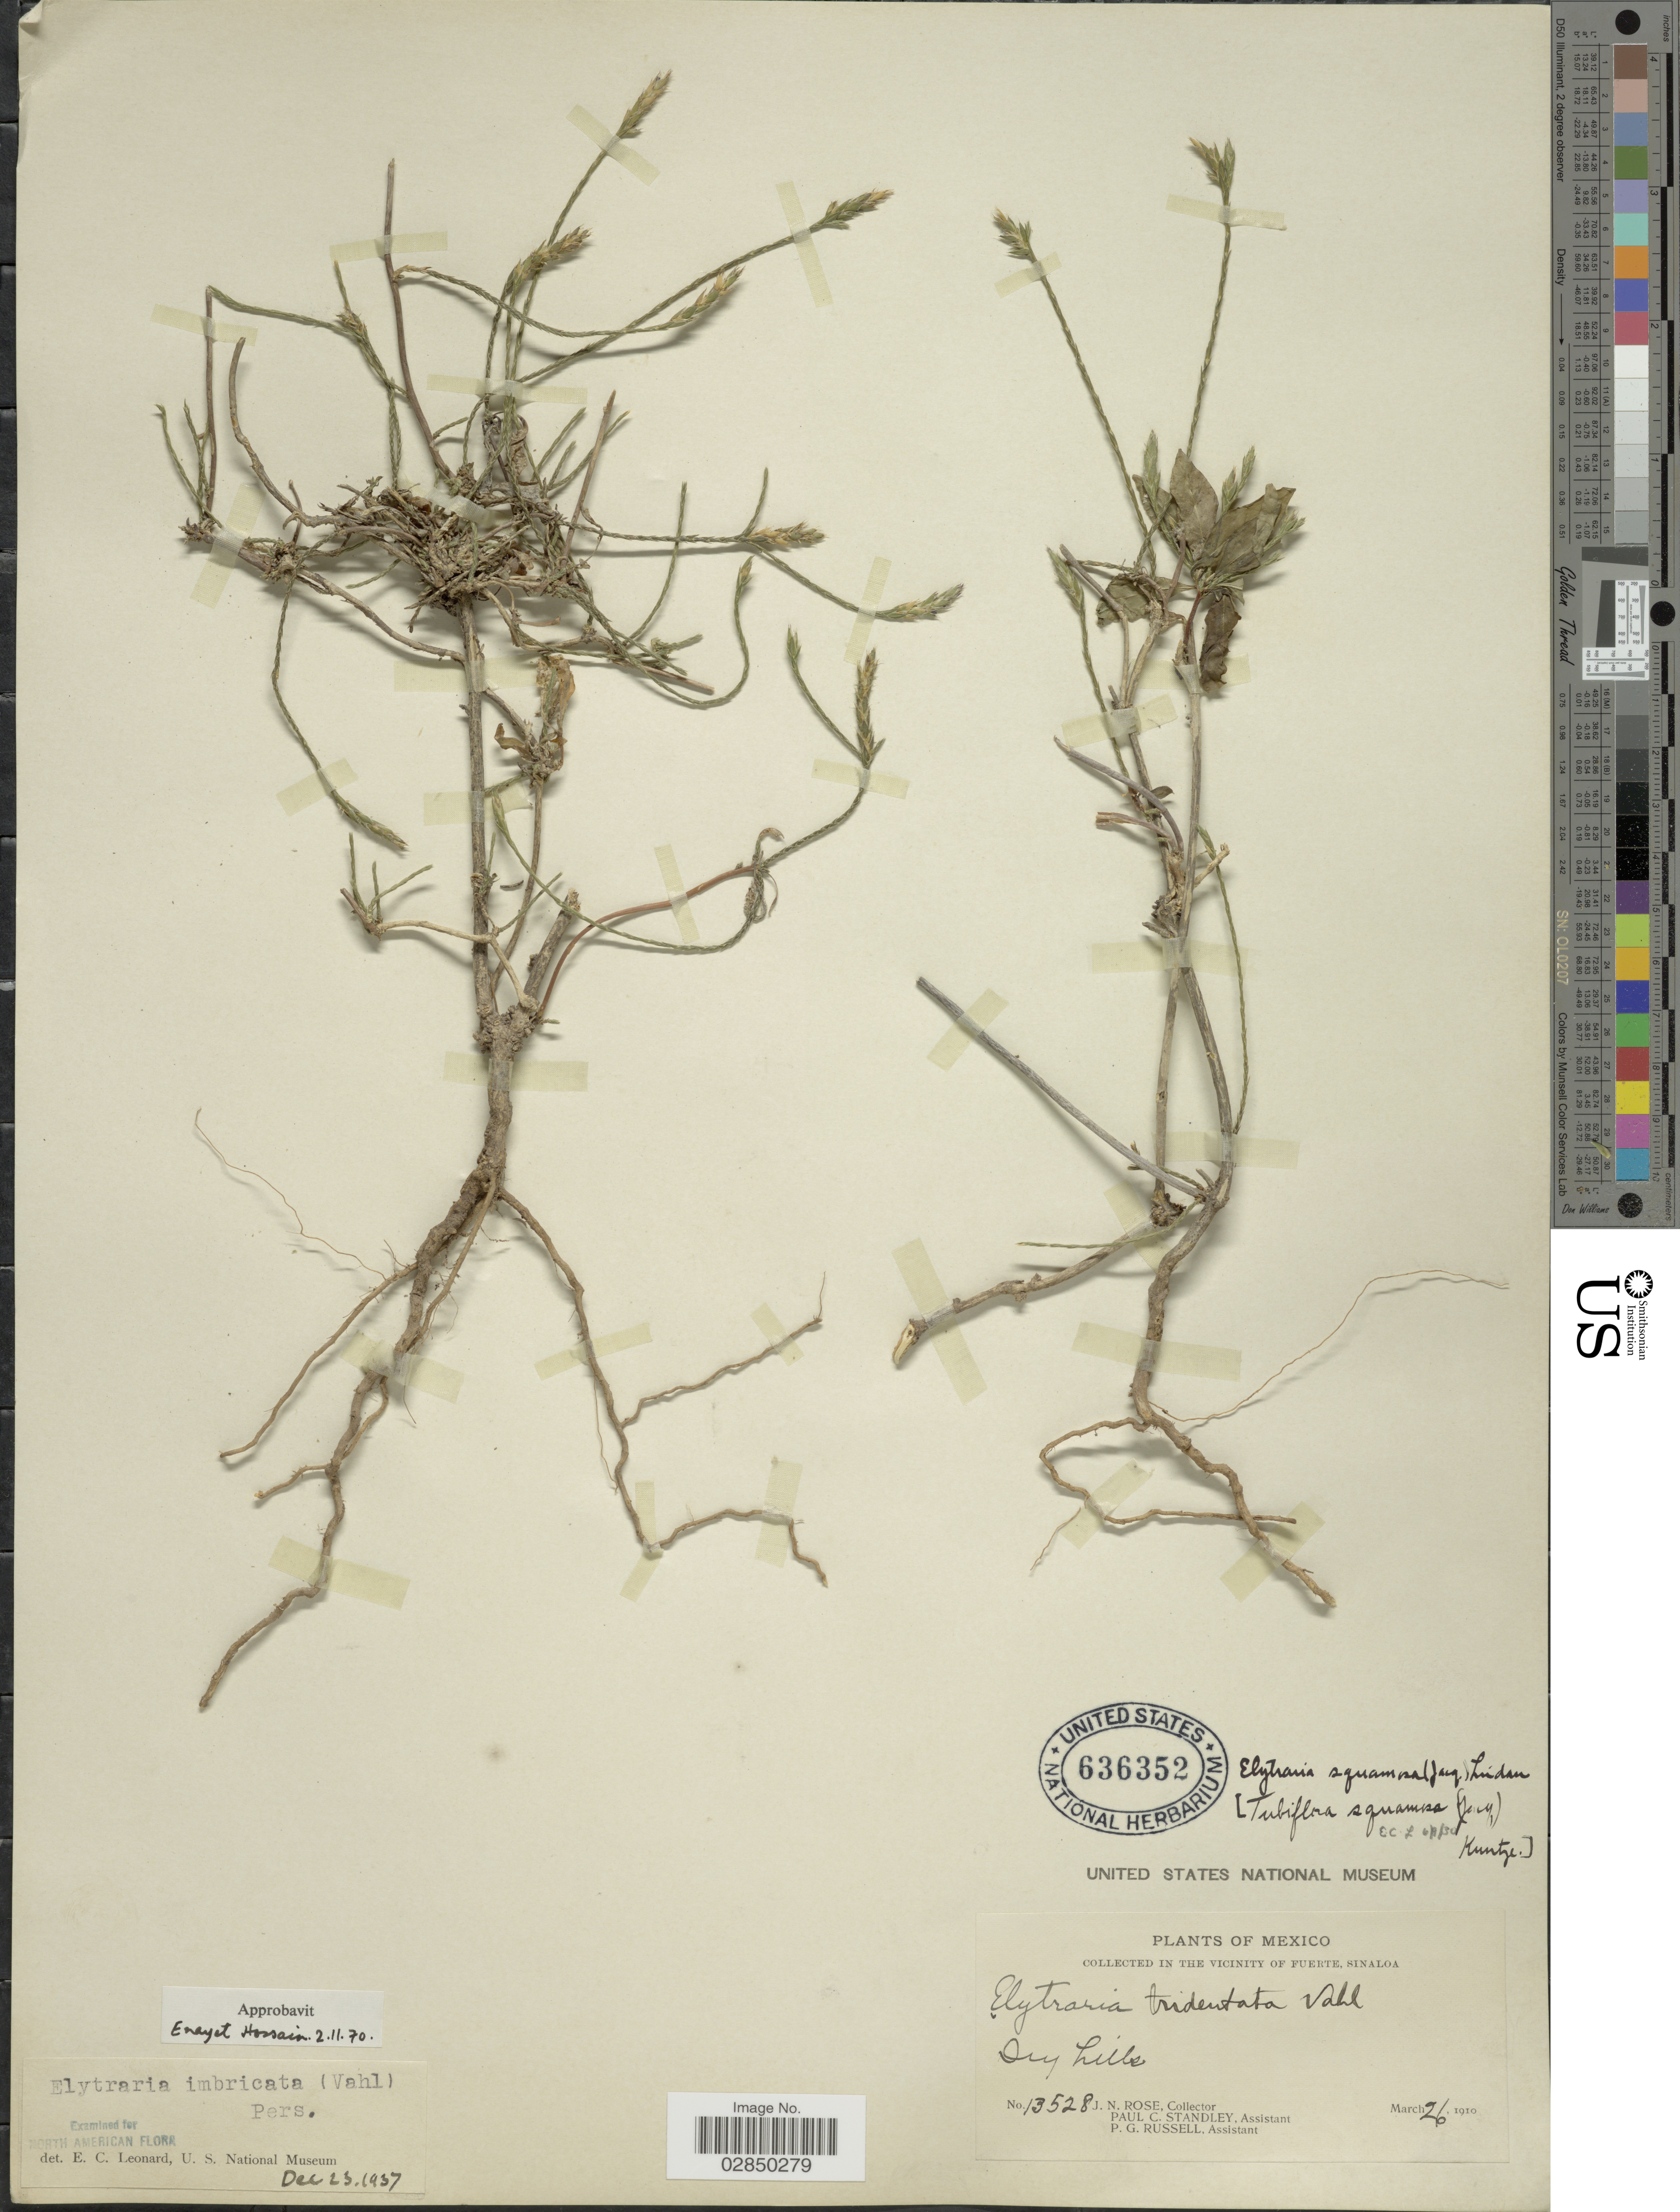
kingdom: Plantae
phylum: Tracheophyta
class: Magnoliopsida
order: Lamiales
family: Acanthaceae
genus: Elytraria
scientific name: Elytraria imbricata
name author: (Vahl) Pers.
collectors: J. N. Rose, P. C. Standley & P. G. Russell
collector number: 13528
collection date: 1910-03-26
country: Mexico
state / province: Sinaloa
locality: Vicinity of Fuerte.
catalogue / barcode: US 636352